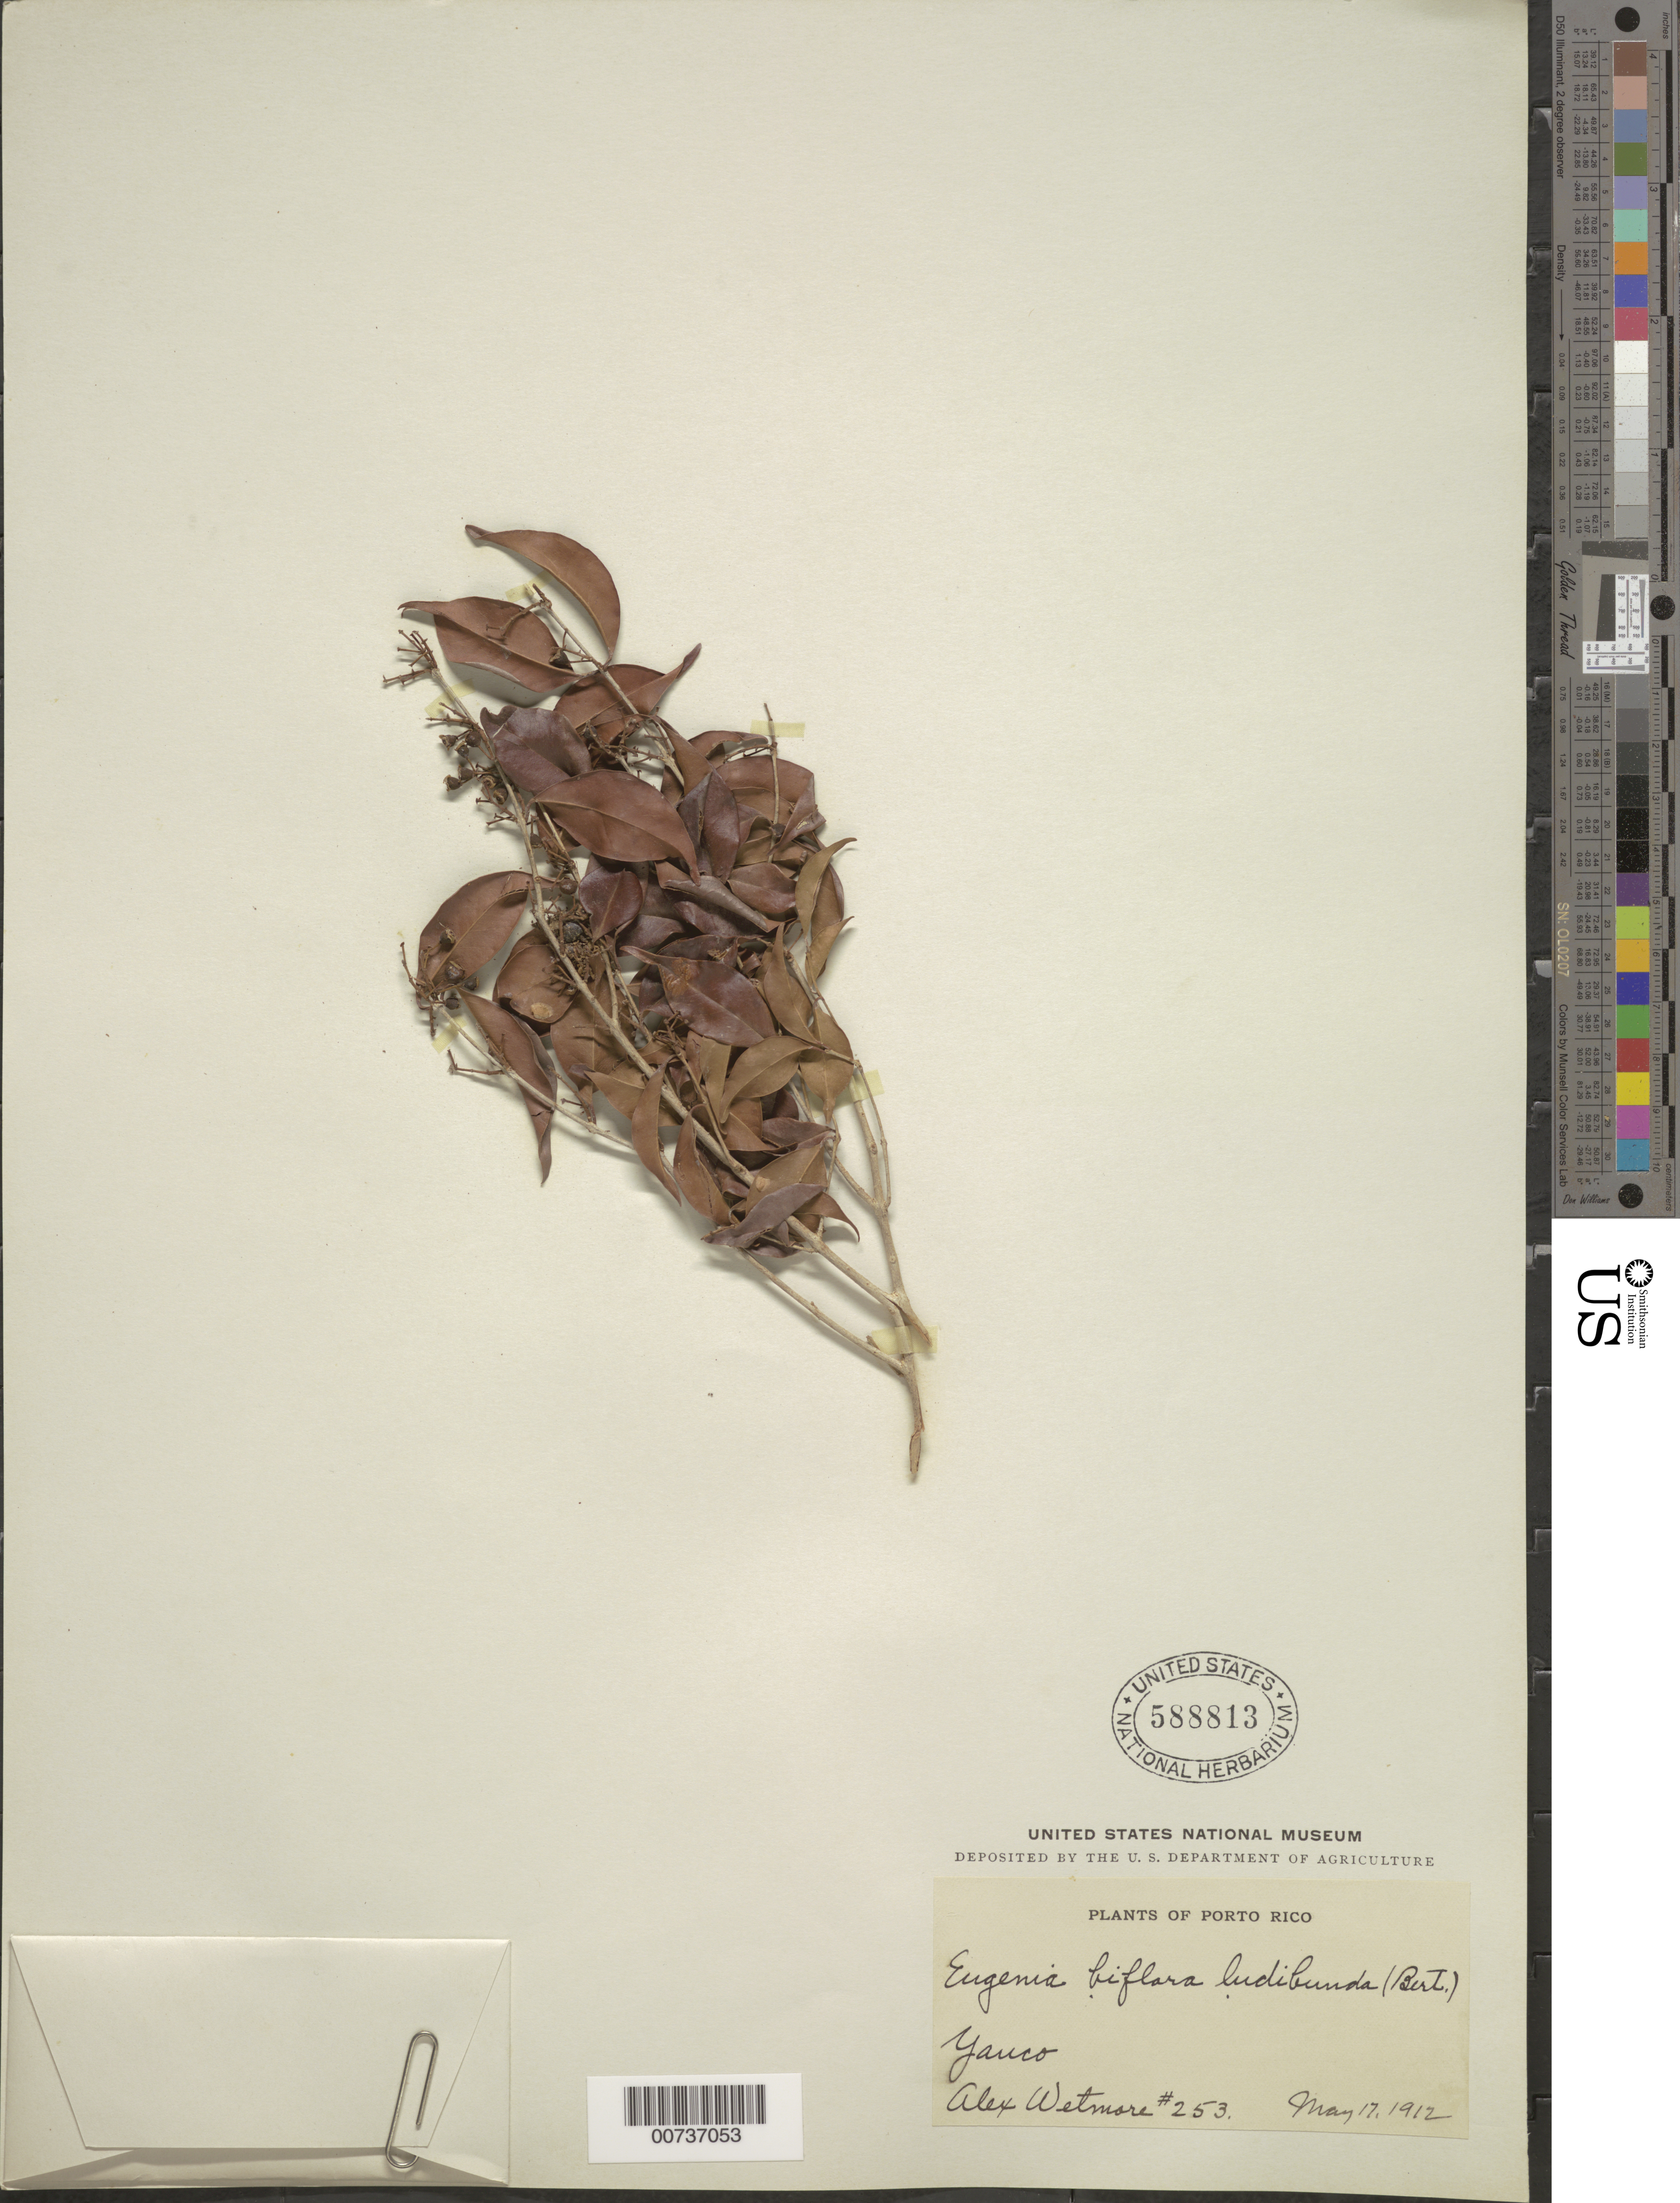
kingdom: Plantae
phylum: Tracheophyta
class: Magnoliopsida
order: Myrtales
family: Myrtaceae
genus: Eugenia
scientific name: Eugenia biflora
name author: (L.) DC.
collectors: A. Wetmore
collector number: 253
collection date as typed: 17 May 1912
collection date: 1912-05-17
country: Puerto Rico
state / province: Yauco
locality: Yauco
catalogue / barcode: US 588813